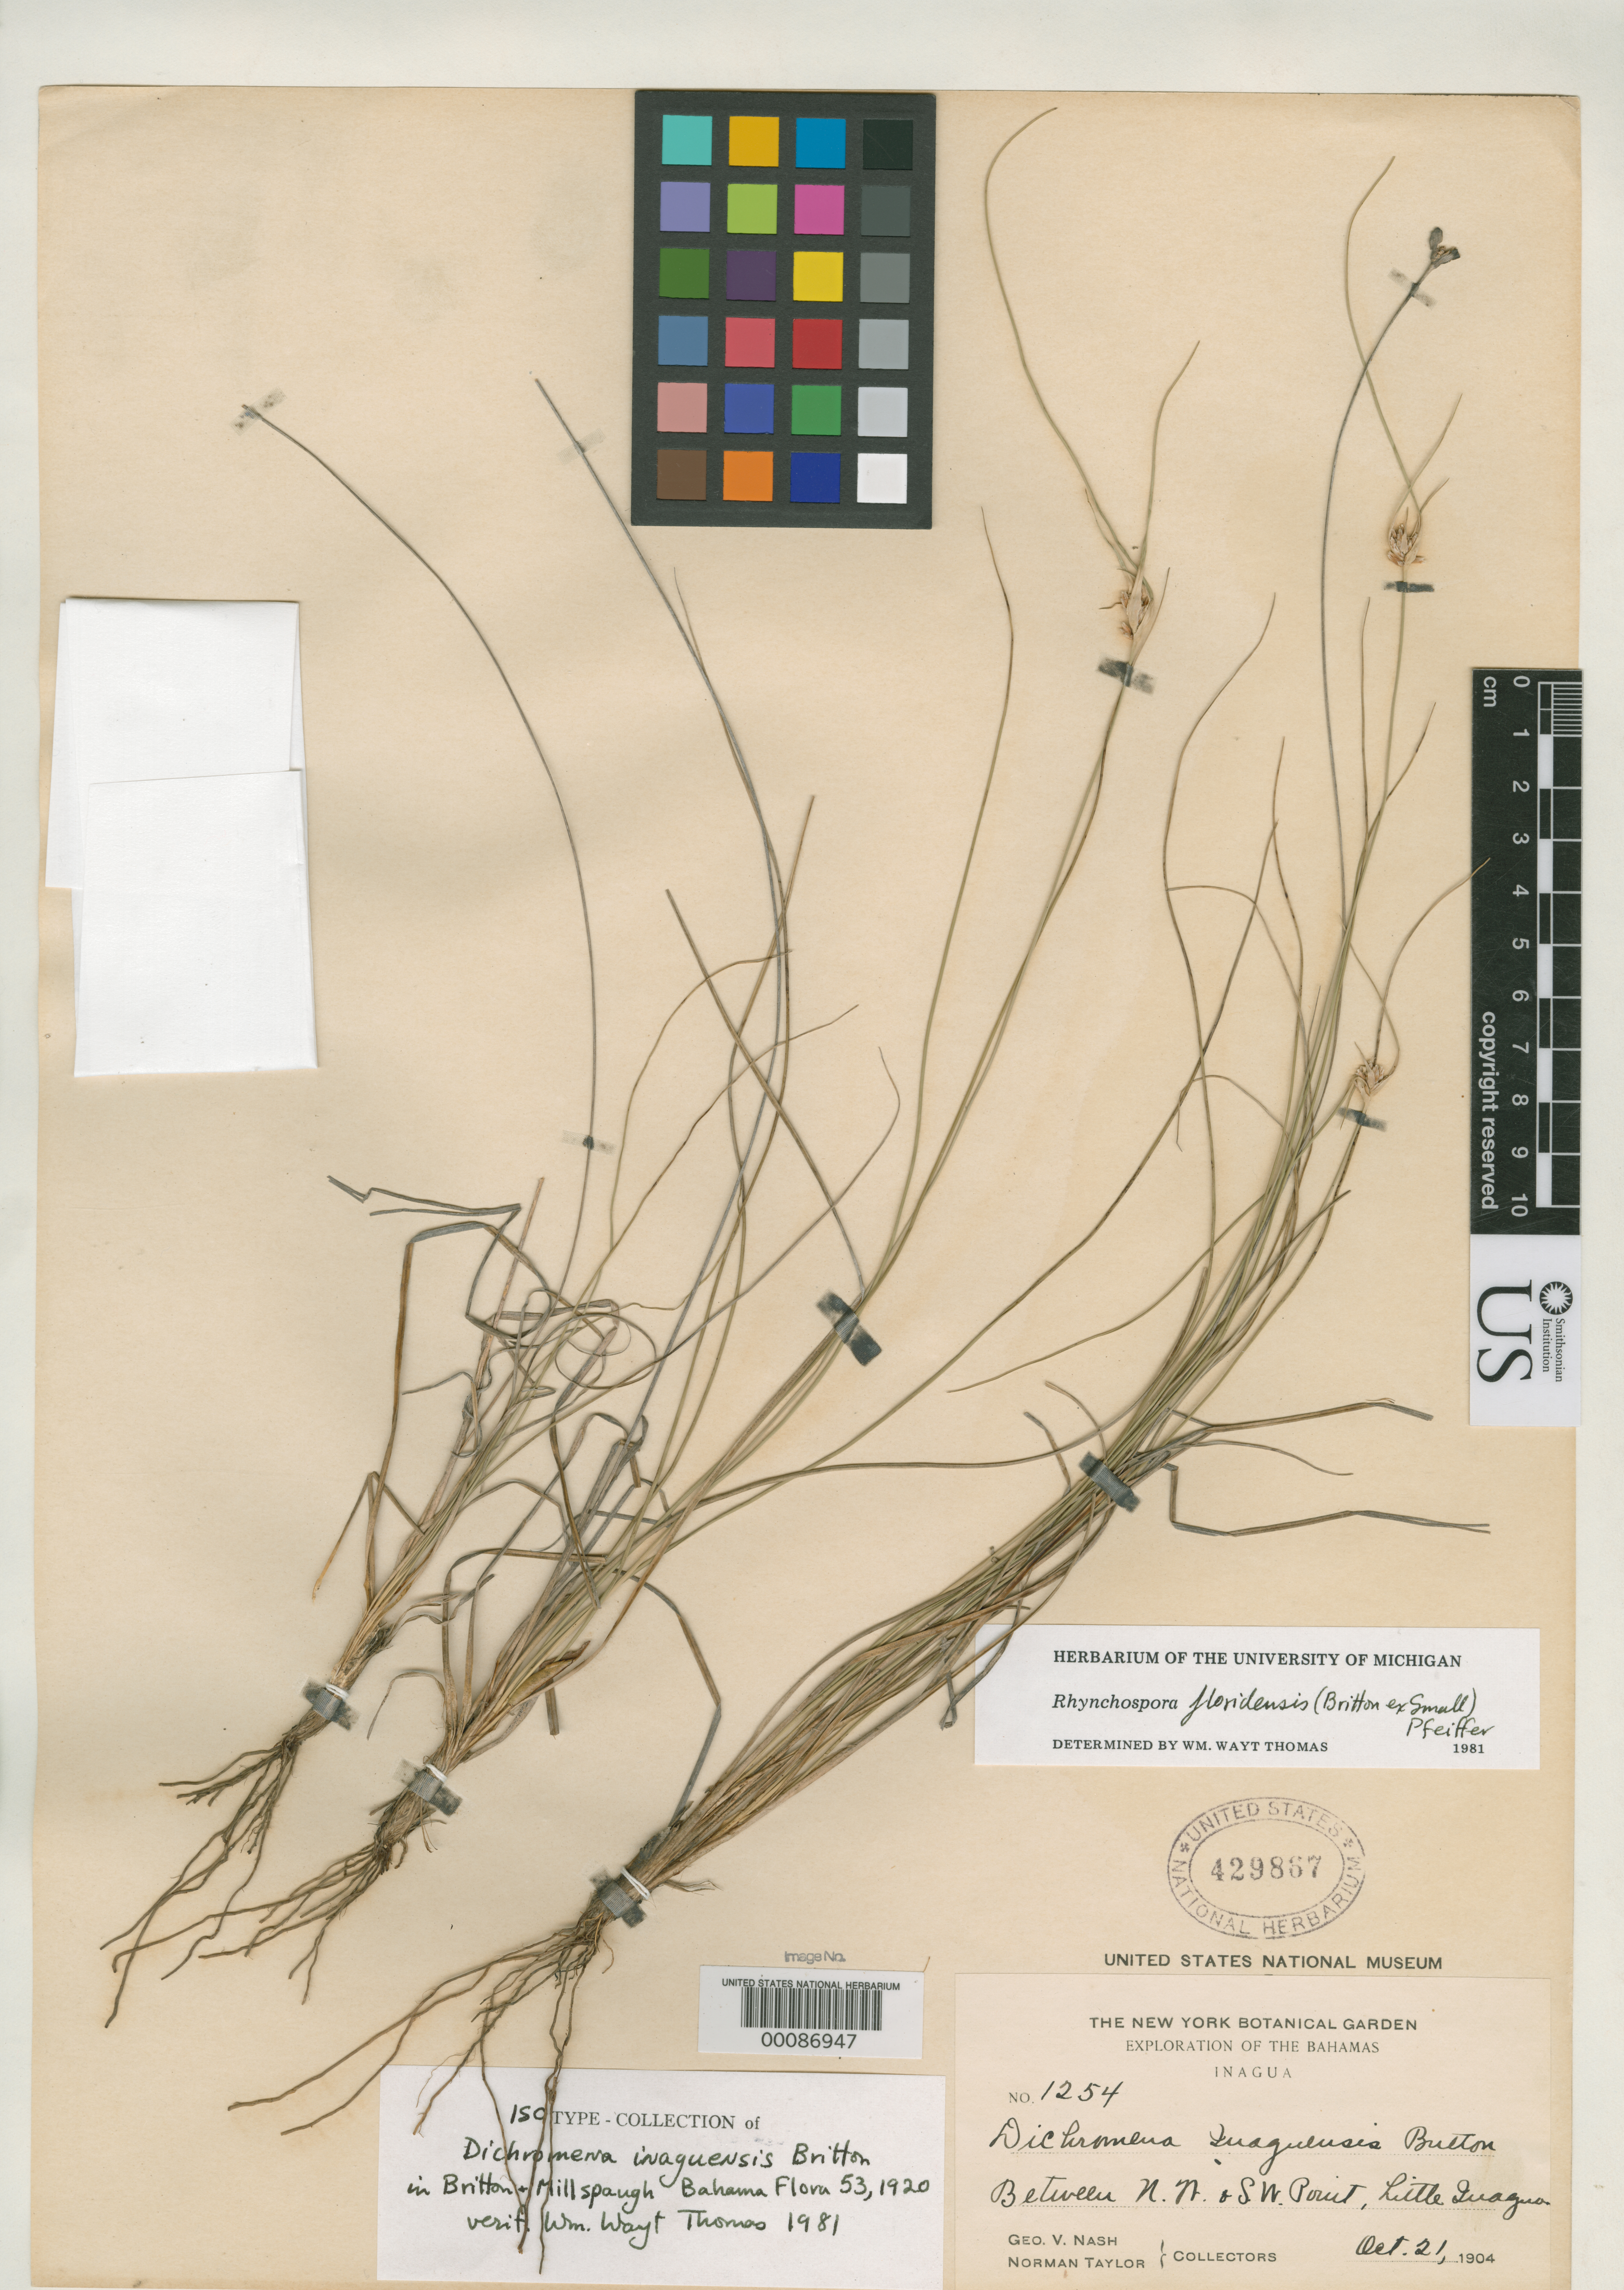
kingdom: Plantae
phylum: Tracheophyta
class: Liliopsida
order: Poales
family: Cyperaceae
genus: Dichromena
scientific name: Dichromena inaguensis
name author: Britton in Britton & Millsp.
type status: Isotype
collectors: G. V. Nash & N. Taylor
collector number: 1254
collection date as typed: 21 Oct 1904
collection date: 1904-10-21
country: Bahamas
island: Little Inagua Island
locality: Between NW point & SW point of island.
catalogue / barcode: US 429867